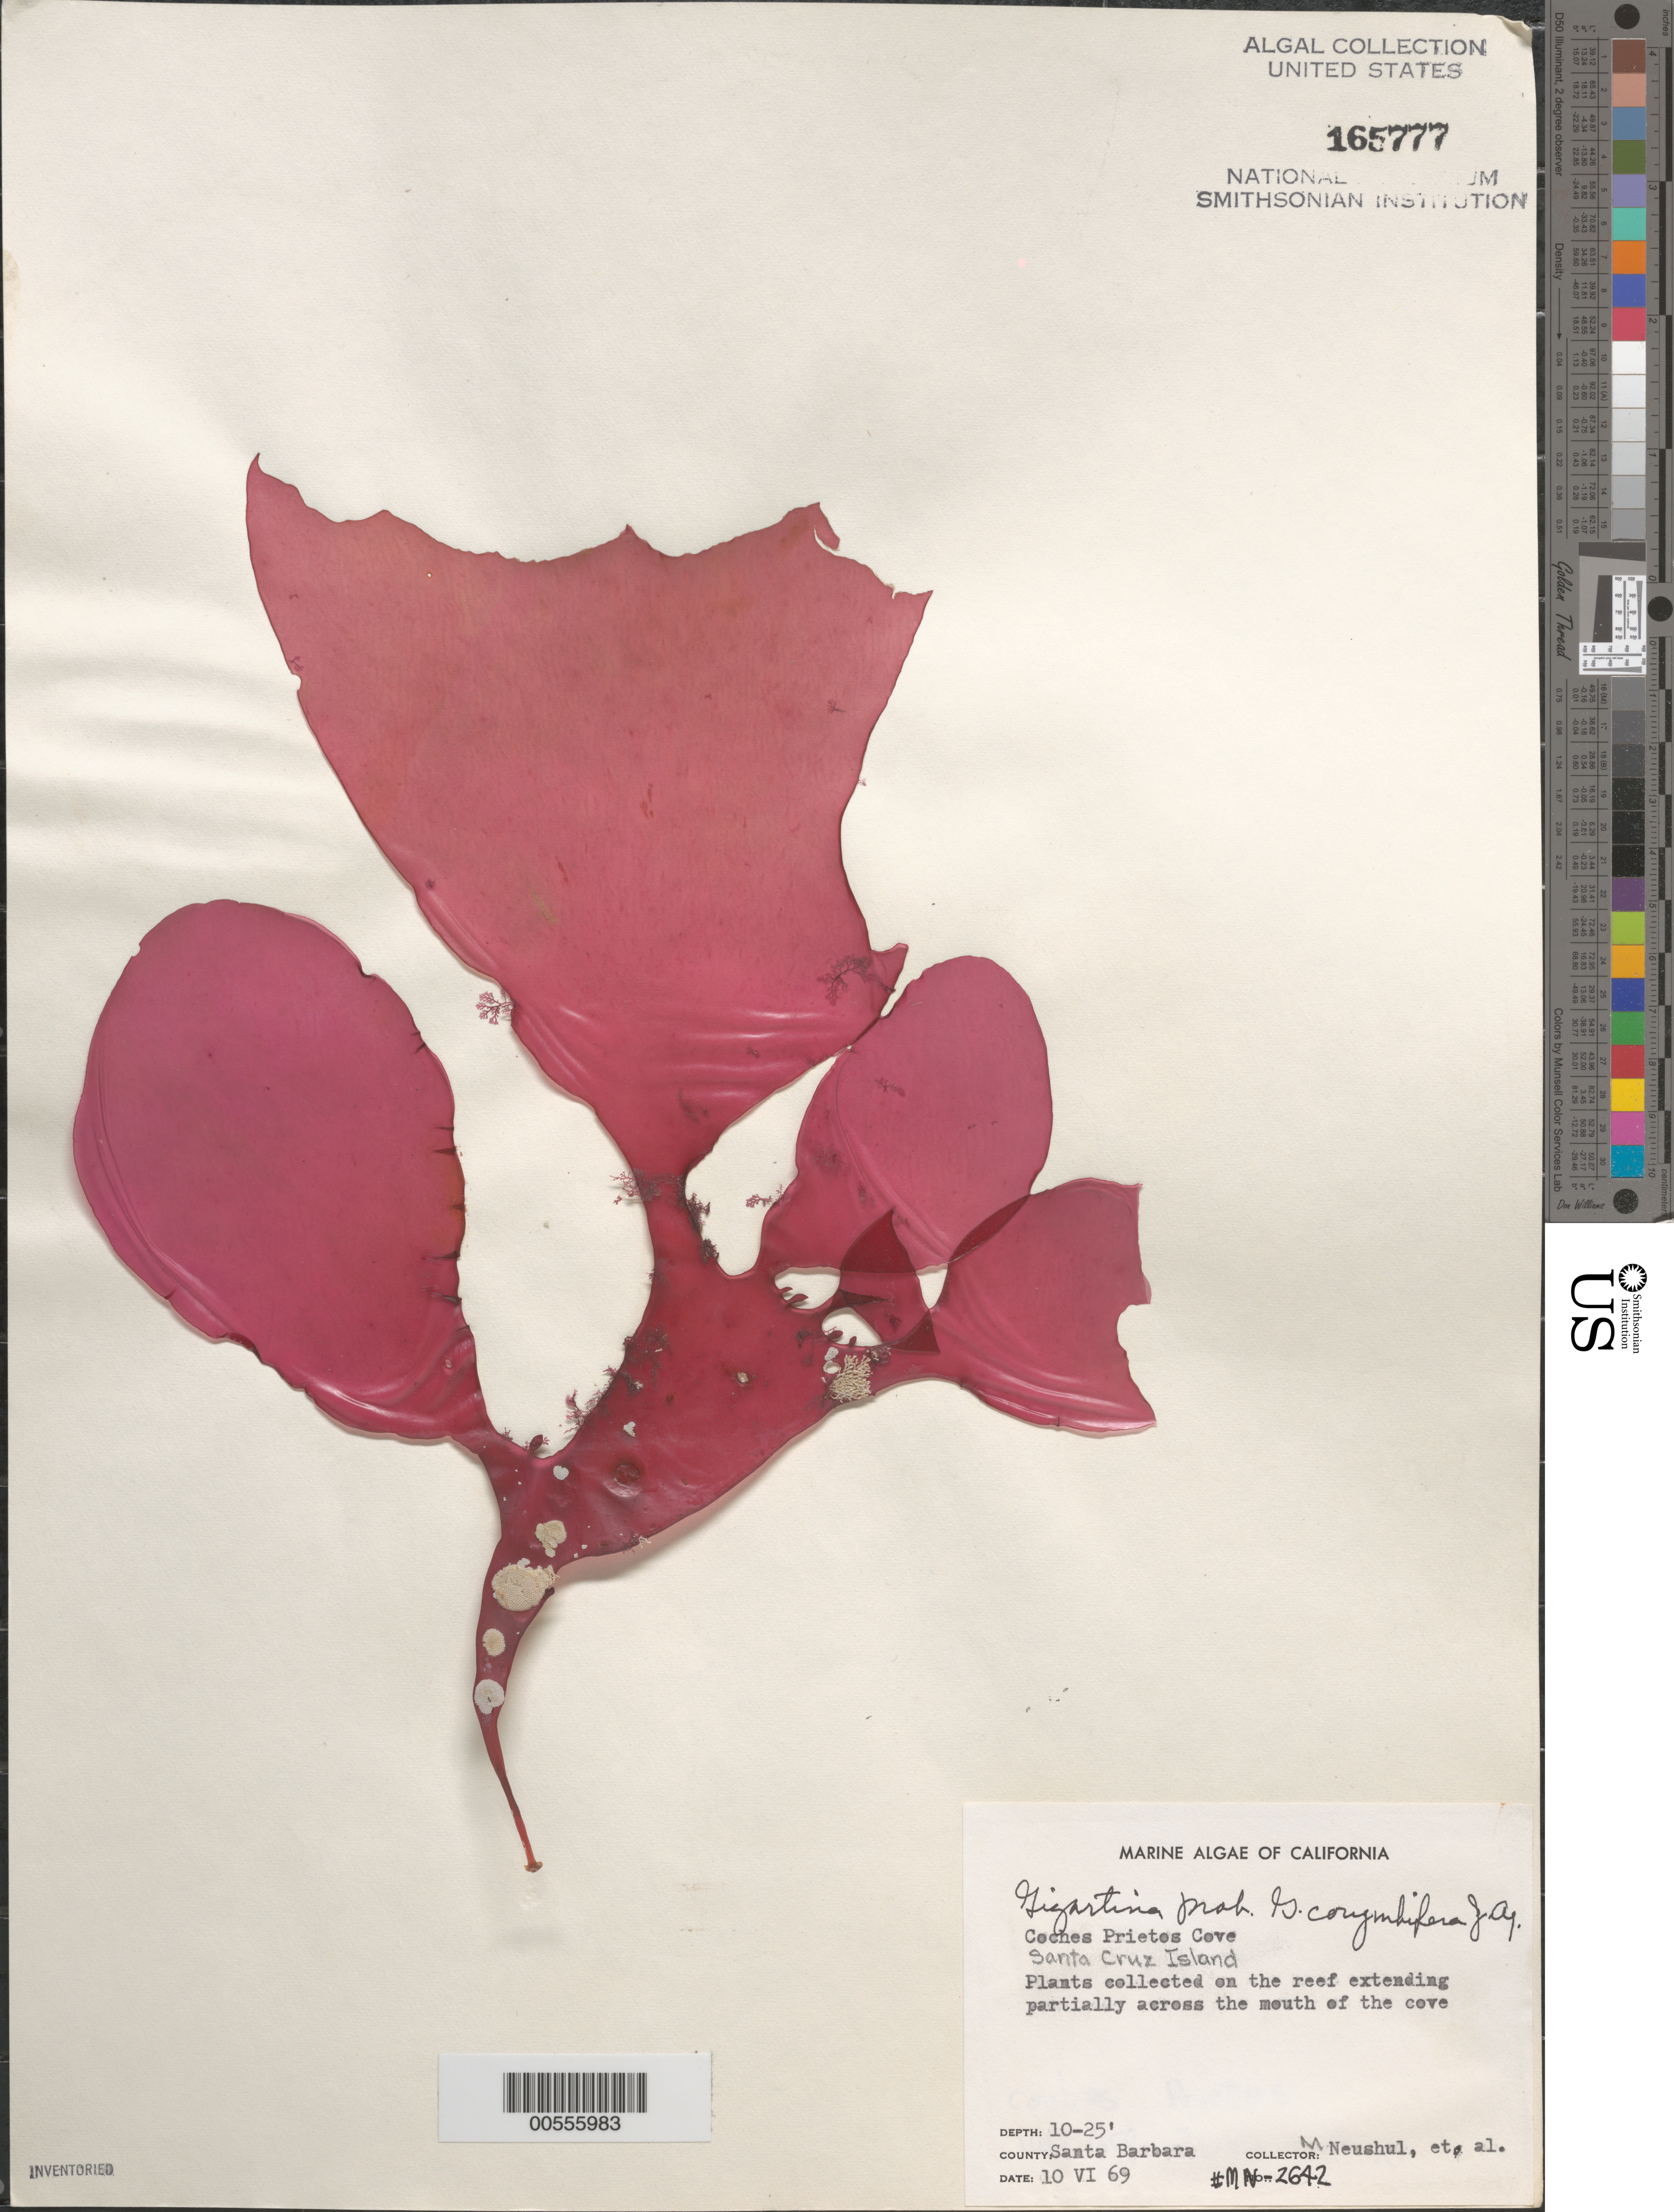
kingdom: Plantae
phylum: Rhodophyta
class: Florideophyceae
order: Gigartinales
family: Gigartinaceae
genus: Chondracanthus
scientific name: Chondracanthus corymbiferus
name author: (Kütz.) Guiry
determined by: Algae name updating Project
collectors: M. Neushul, A. Charters, M. Foster & D. C. Barilotti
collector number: Neushul 2642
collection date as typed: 10 Jun 1969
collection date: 1969-06-10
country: United States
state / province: California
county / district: Santa Barbara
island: Santa Cruz Island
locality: Coches Prietos Cove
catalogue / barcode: US 165777